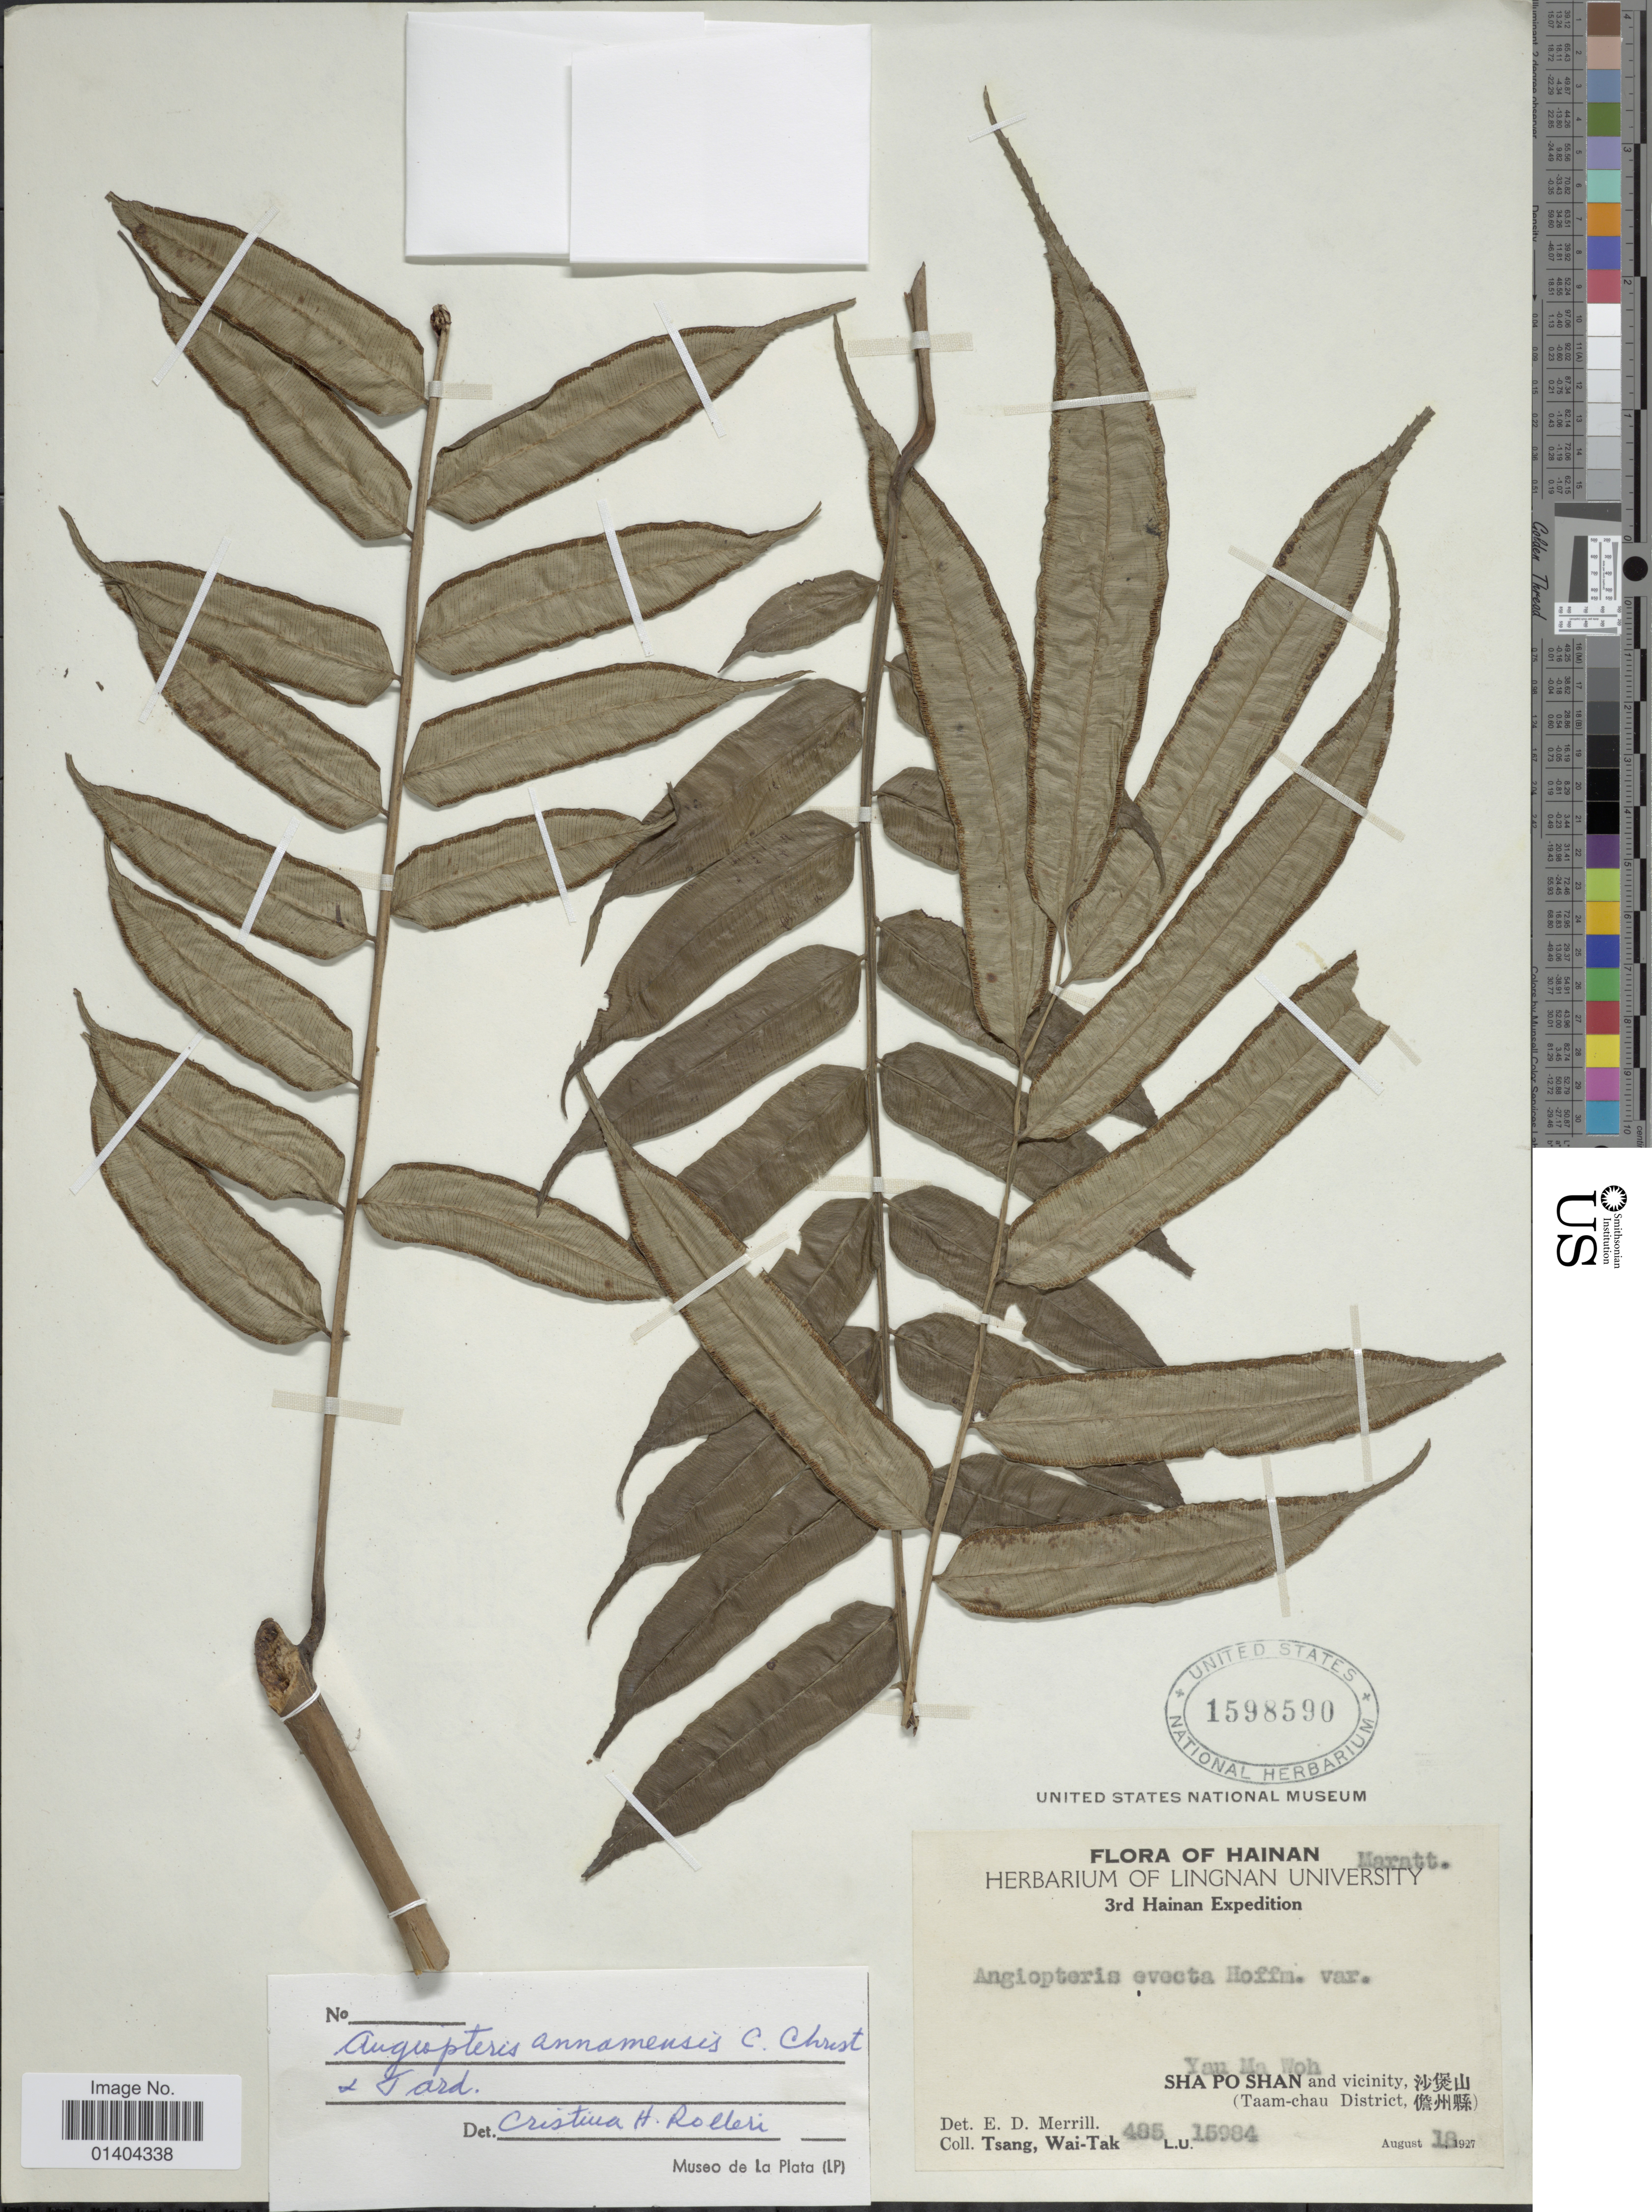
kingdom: Plantae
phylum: Tracheophyta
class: Polypodiopsida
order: Marattiales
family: Marattiaceae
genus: Angiopteris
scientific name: Angiopteris annamensis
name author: C. Chr. & Tardieu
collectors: W. T. Tsang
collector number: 485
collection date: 1927-08-18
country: China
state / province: Hainan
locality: Yan Mo Woh, Sha Po Shan and vicinity, (Taam-chau)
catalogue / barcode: US 1598590